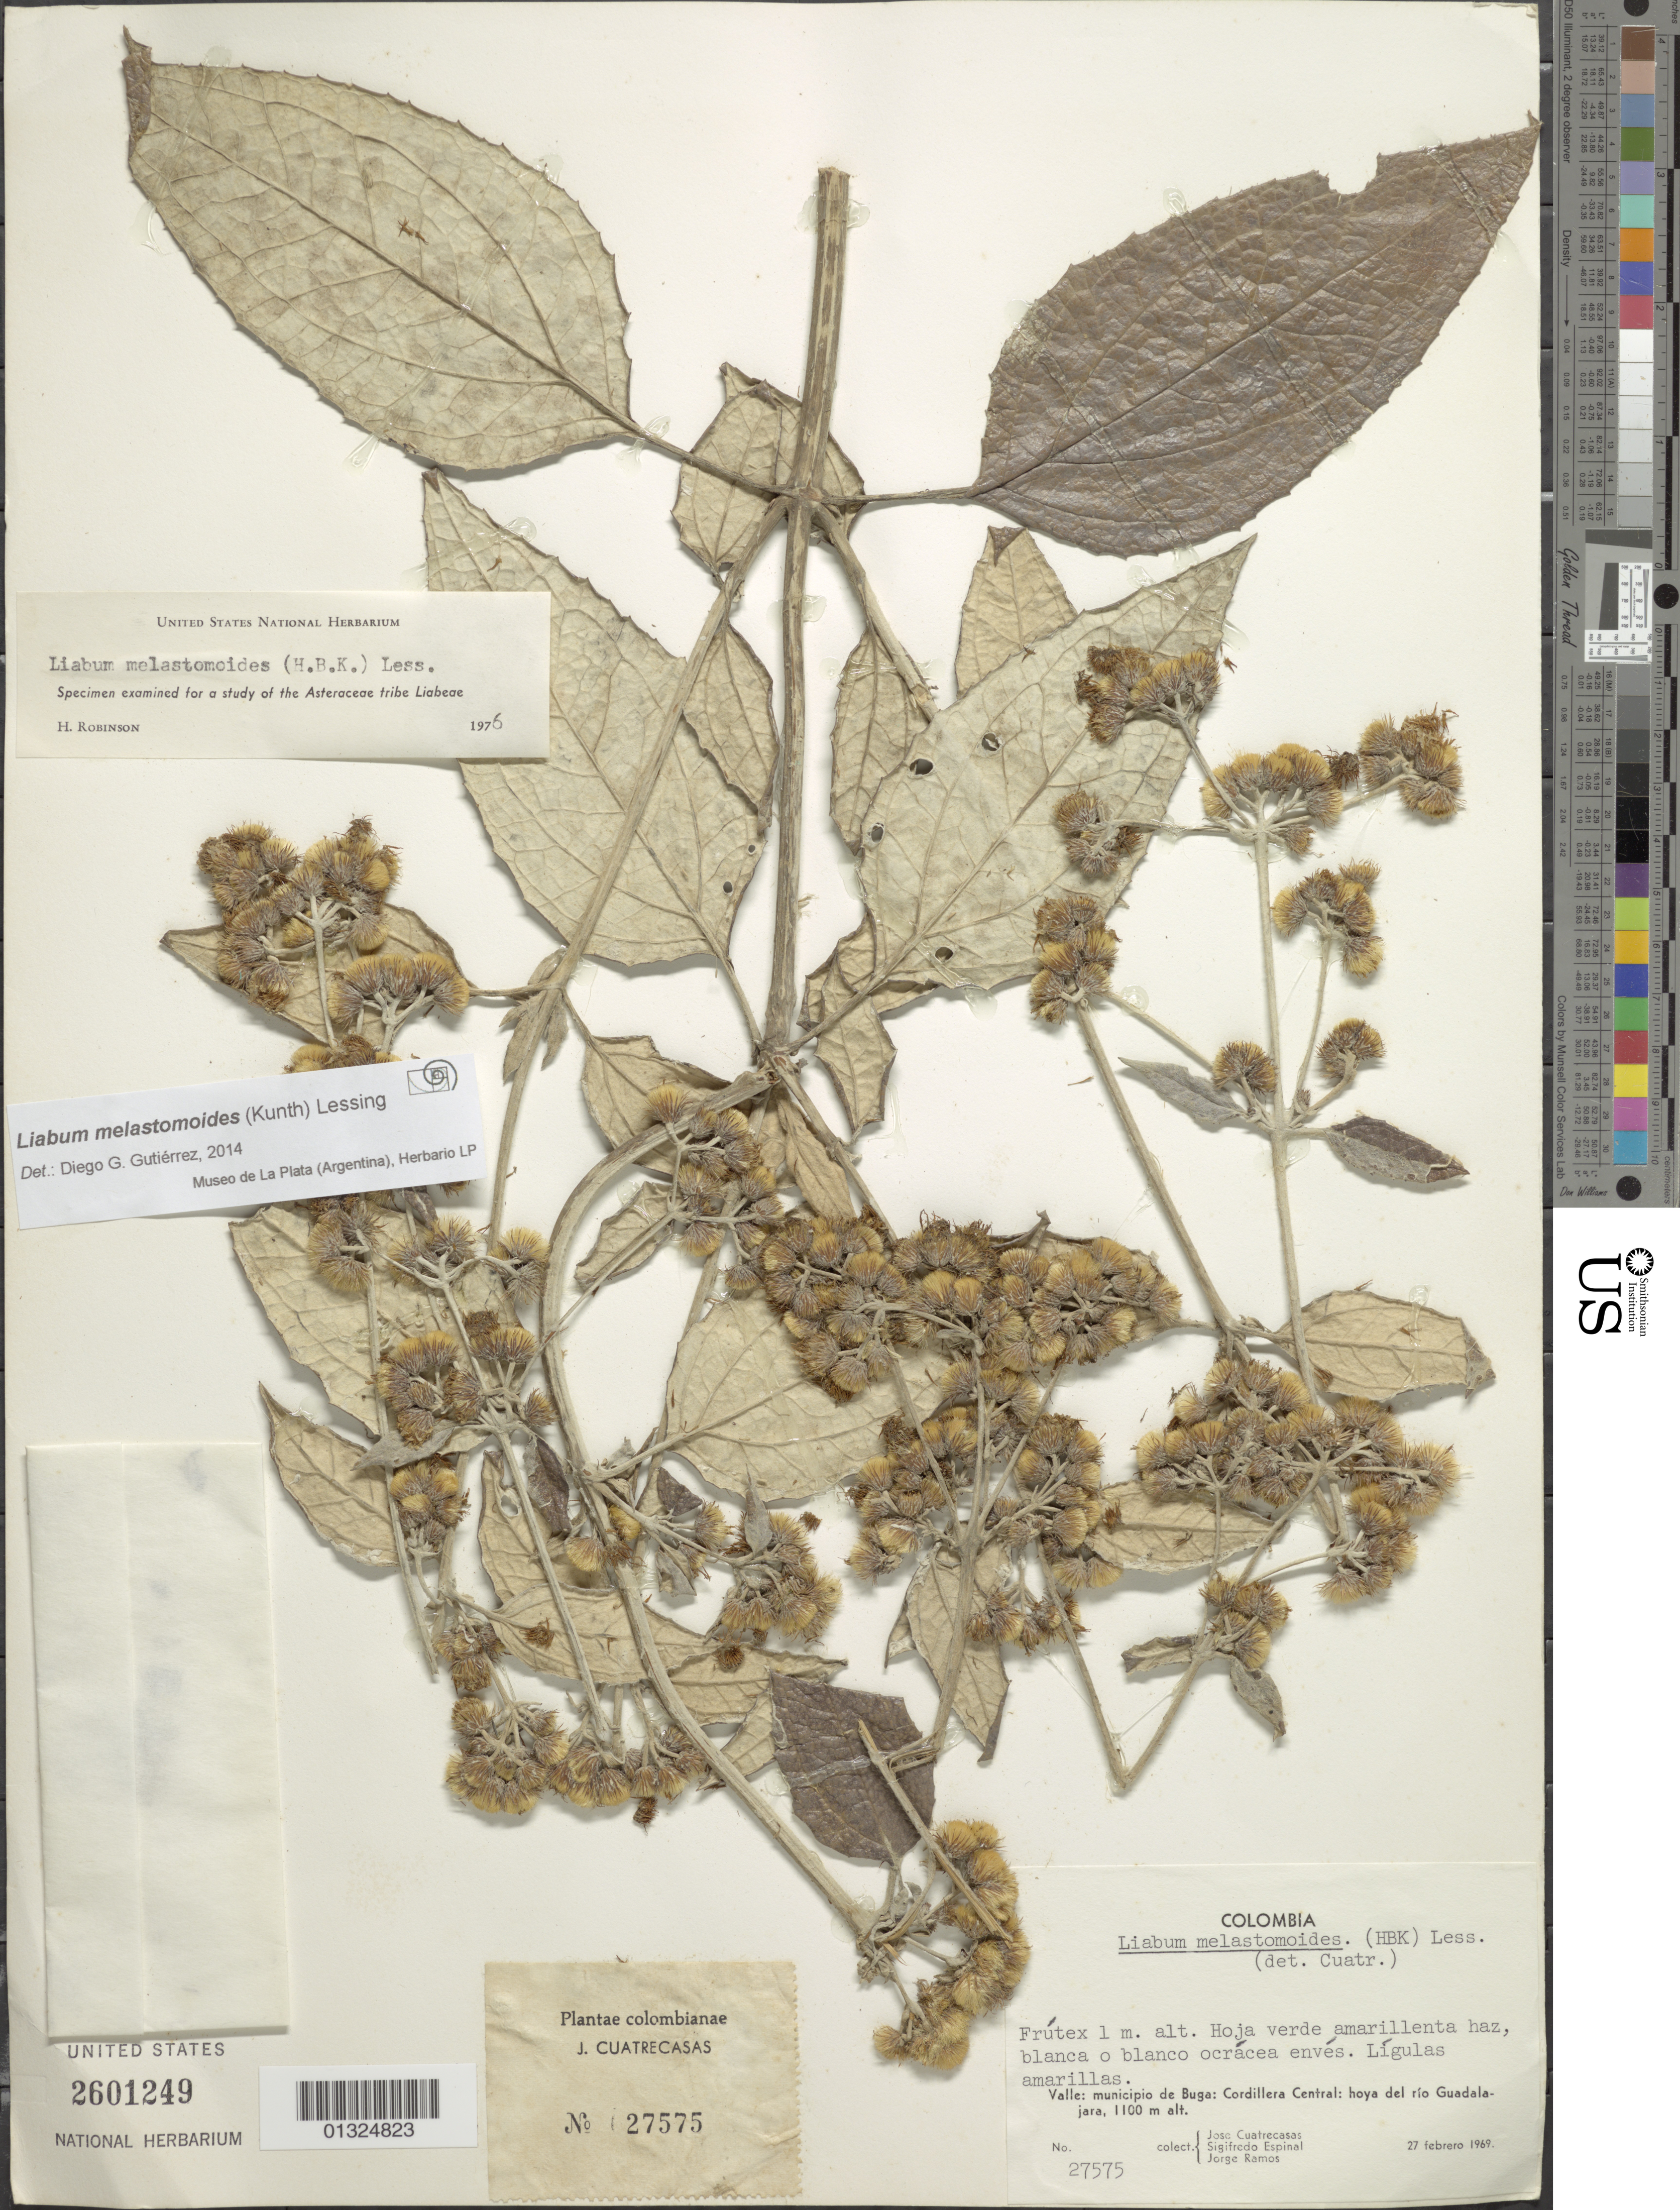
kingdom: Plantae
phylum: Tracheophyta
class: Magnoliopsida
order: Asterales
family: Asteraceae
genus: Liabum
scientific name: Liabum melastomoides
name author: (Kunth) Less.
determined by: Gutierrez, D. G.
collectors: J. Cuatrecasas, L. S. Espinal & J. Ramos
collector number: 27575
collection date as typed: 27-Feb-69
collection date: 1969-02-27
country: Colombia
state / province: Valle del Cauca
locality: Cordillera Central, hoya del Río Guadalajara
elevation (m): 2500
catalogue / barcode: US 2601249